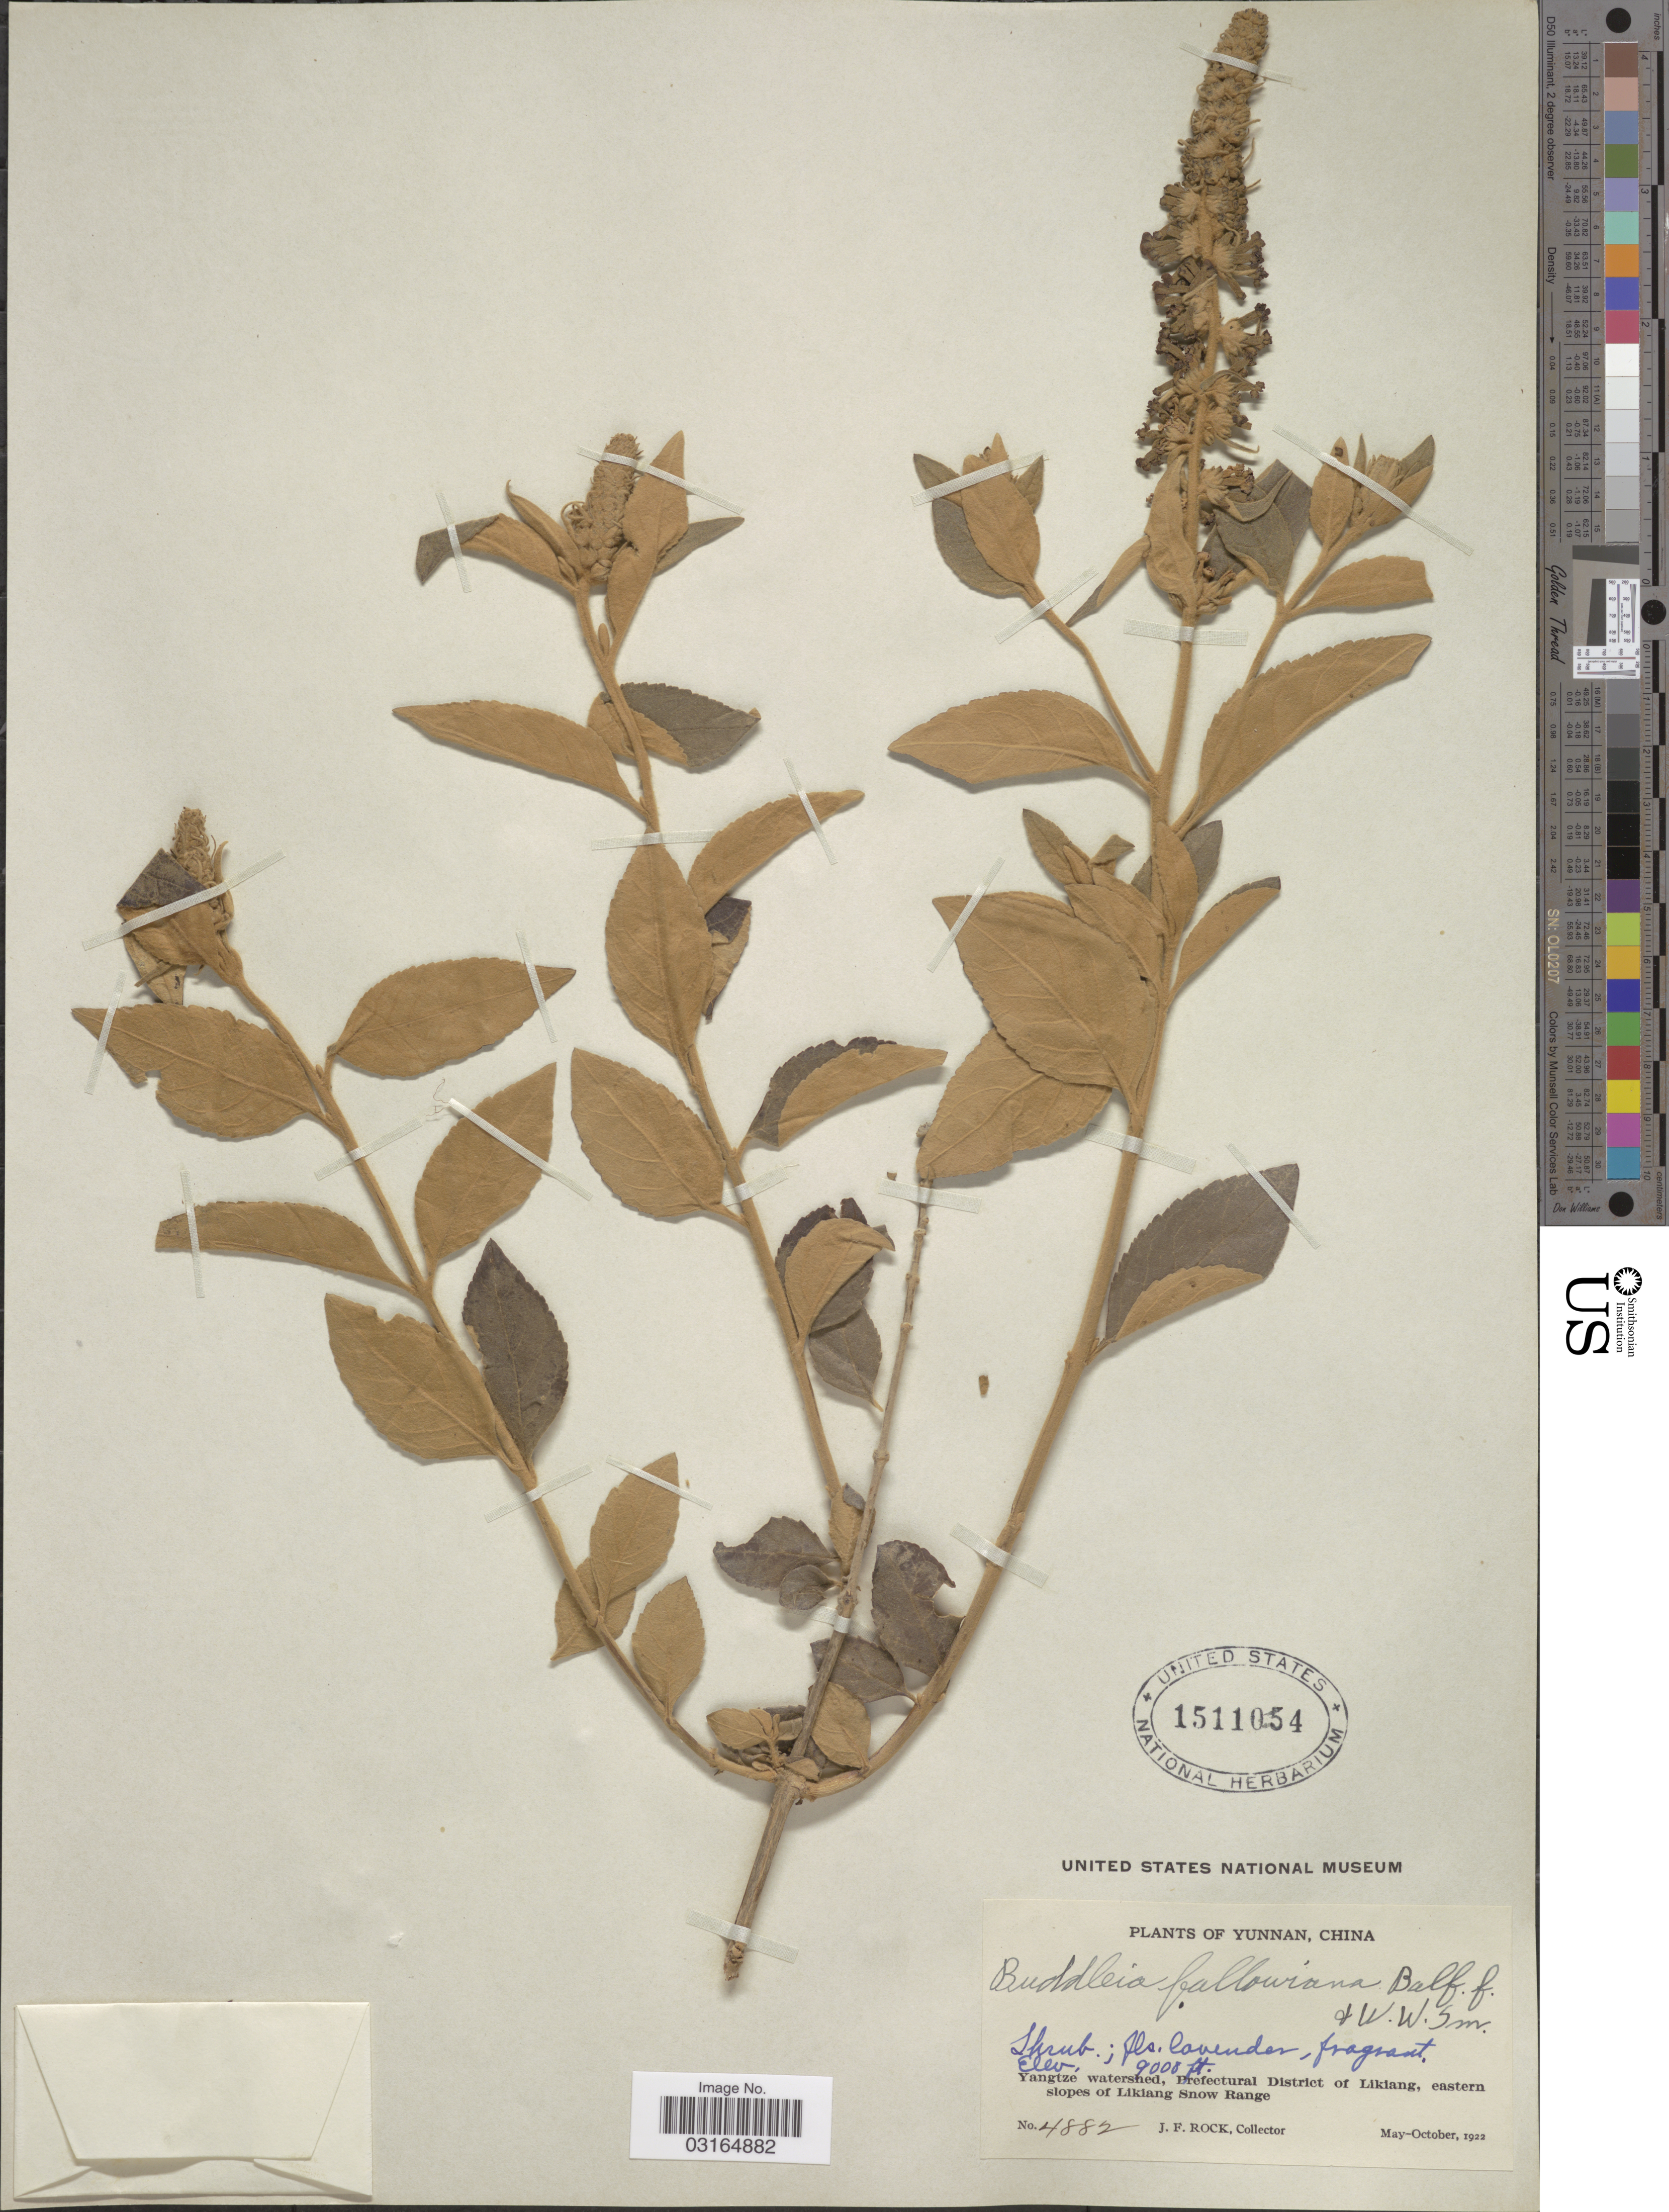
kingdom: Plantae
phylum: Tracheophyta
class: Magnoliopsida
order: Lamiales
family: Scrophulariaceae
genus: Buddleja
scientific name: Buddleja fallowiana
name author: Balf. f. & W.W. Sm.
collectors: J. Rock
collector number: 4882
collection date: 1922-05/1922-10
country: China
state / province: Yunnan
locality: Yangtze watershed, Prefectural District of Likiang, eastern slopes of Likiang Snow Range.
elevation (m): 2743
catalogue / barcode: US 1511054